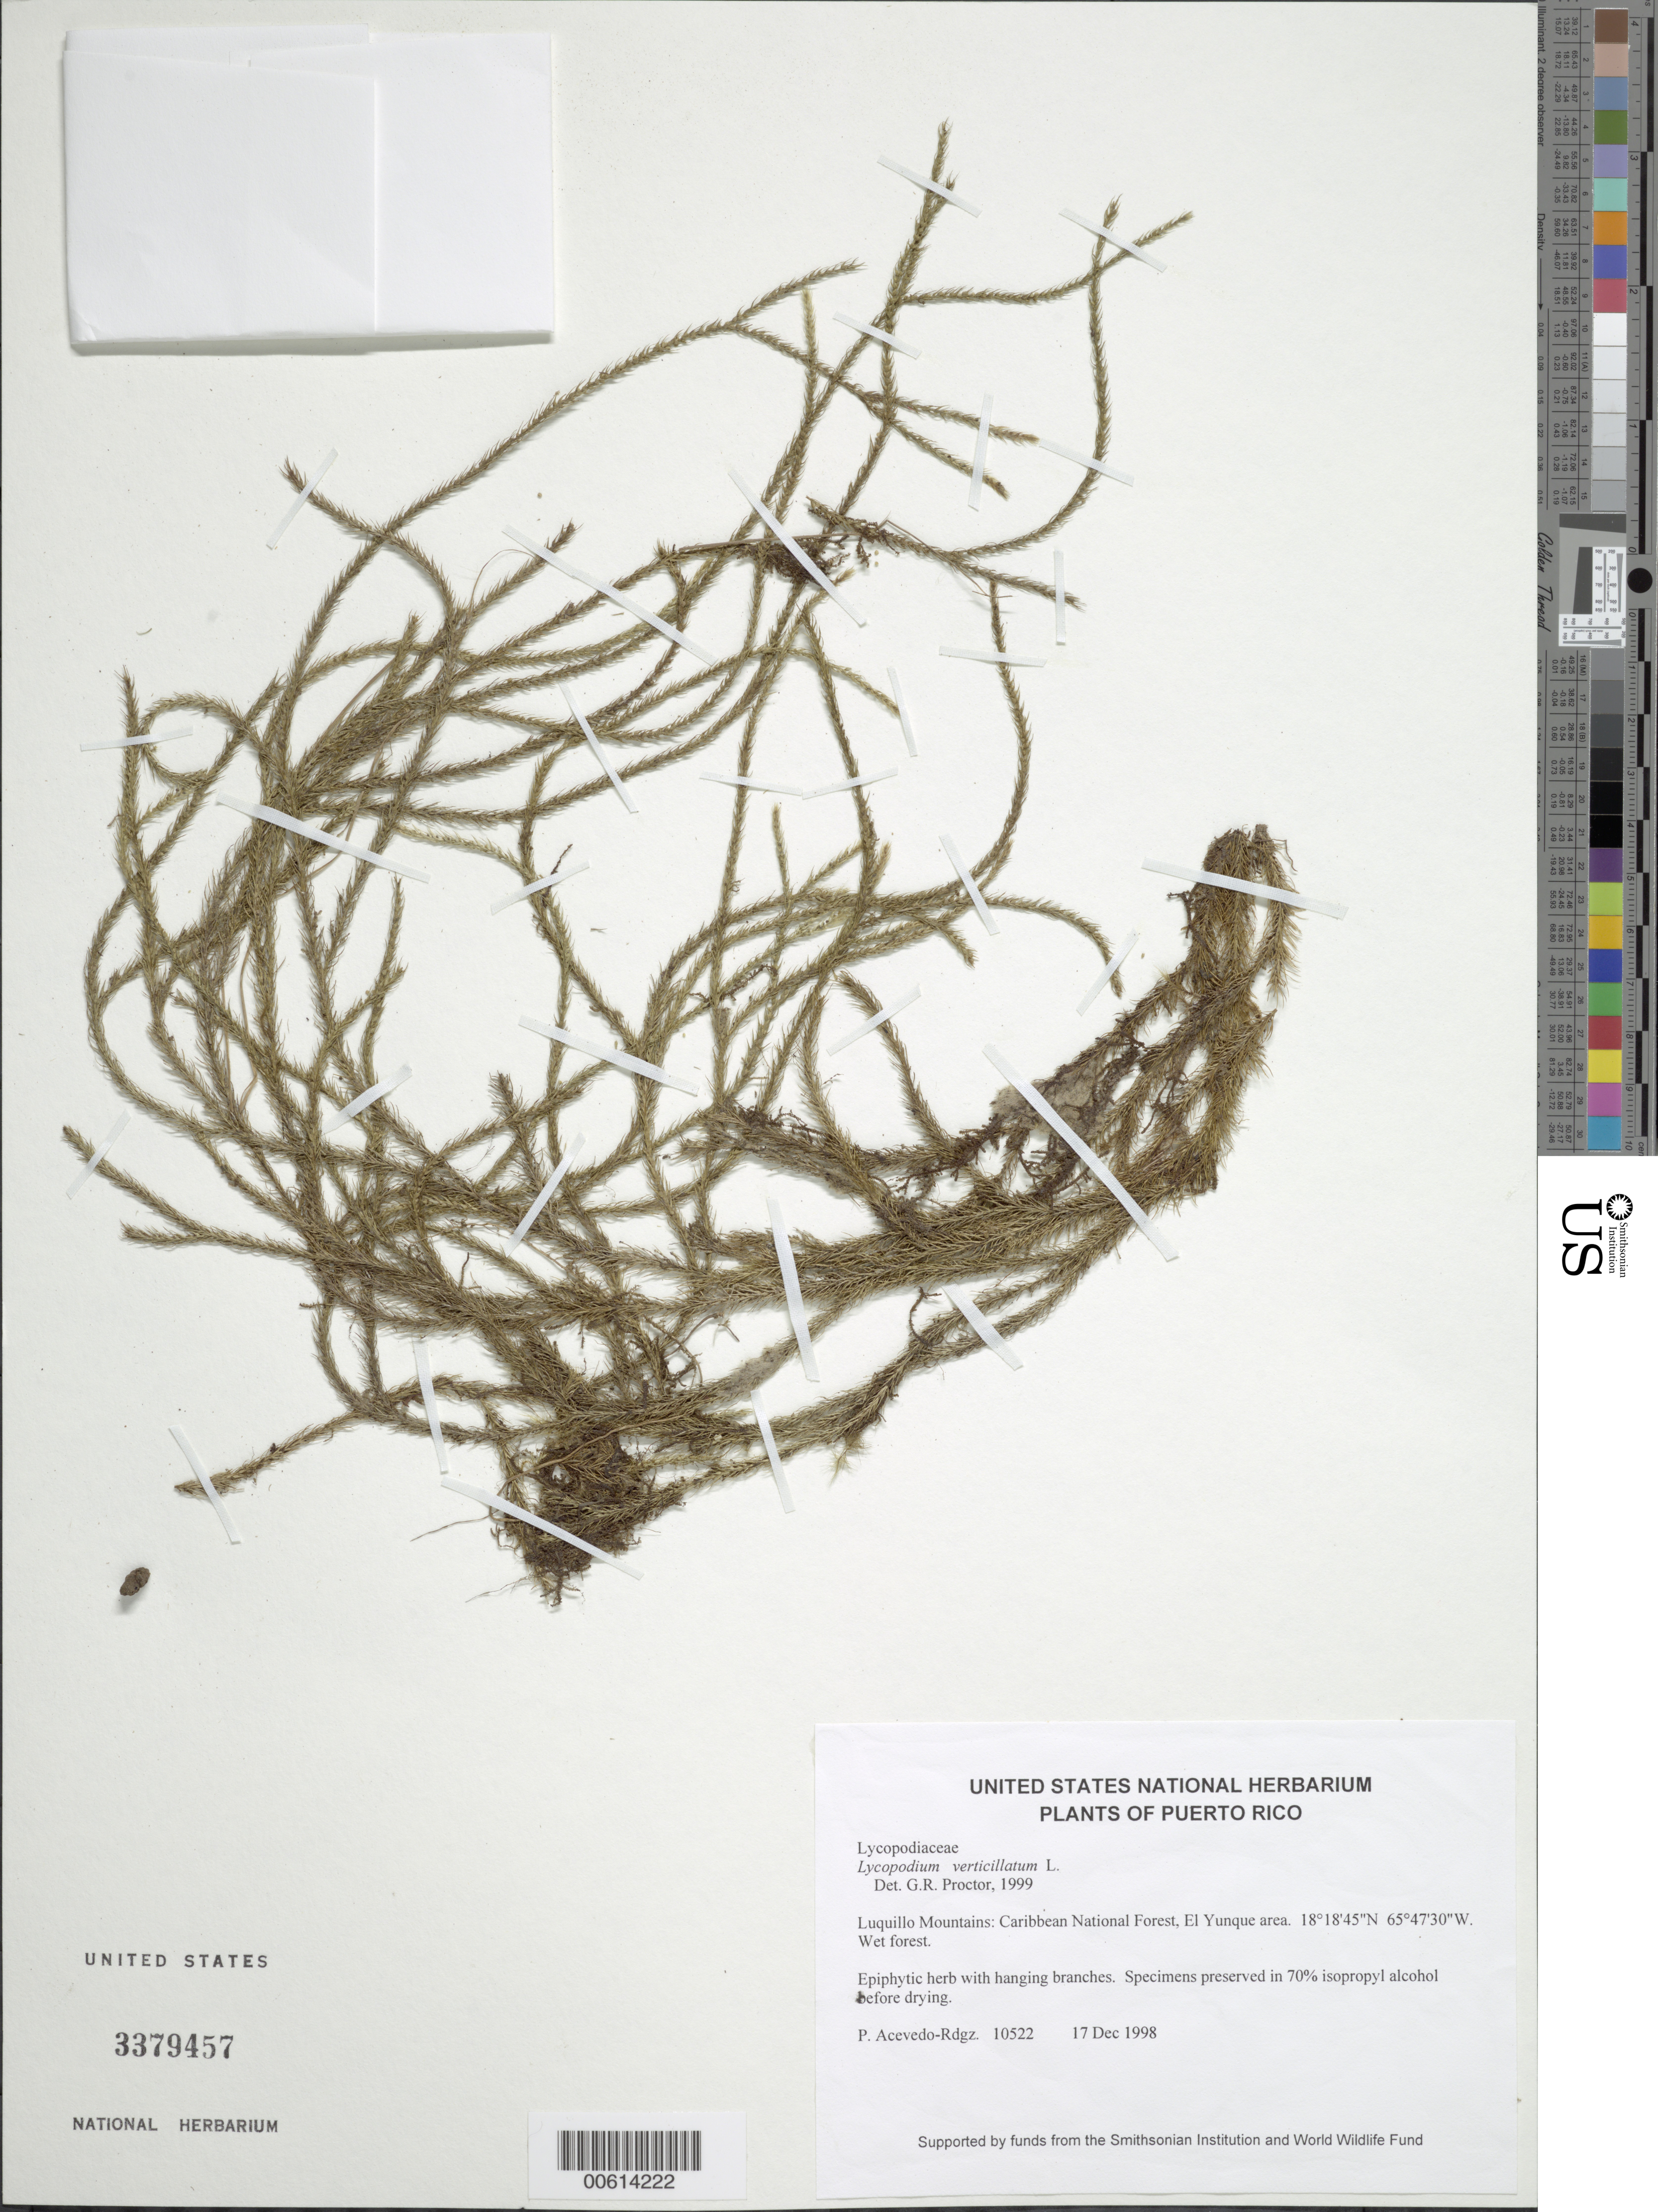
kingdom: Plantae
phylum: Tracheophyta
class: Lycopodiopsida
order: Lycopodiales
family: Lycopodiaceae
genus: Phlegmariurus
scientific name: Phlegmariurus filiformis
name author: (Sw.) W.H. Wagner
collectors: P. Acevedo-Rodr.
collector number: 10522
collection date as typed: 17 Dec 1998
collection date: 1998-12-17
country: Puerto Rico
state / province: Río Grande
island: Puerto Rico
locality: Luquillo Mountains: Caribbean National Forest, El Yunque area.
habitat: Wet forest.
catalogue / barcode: US 3379457